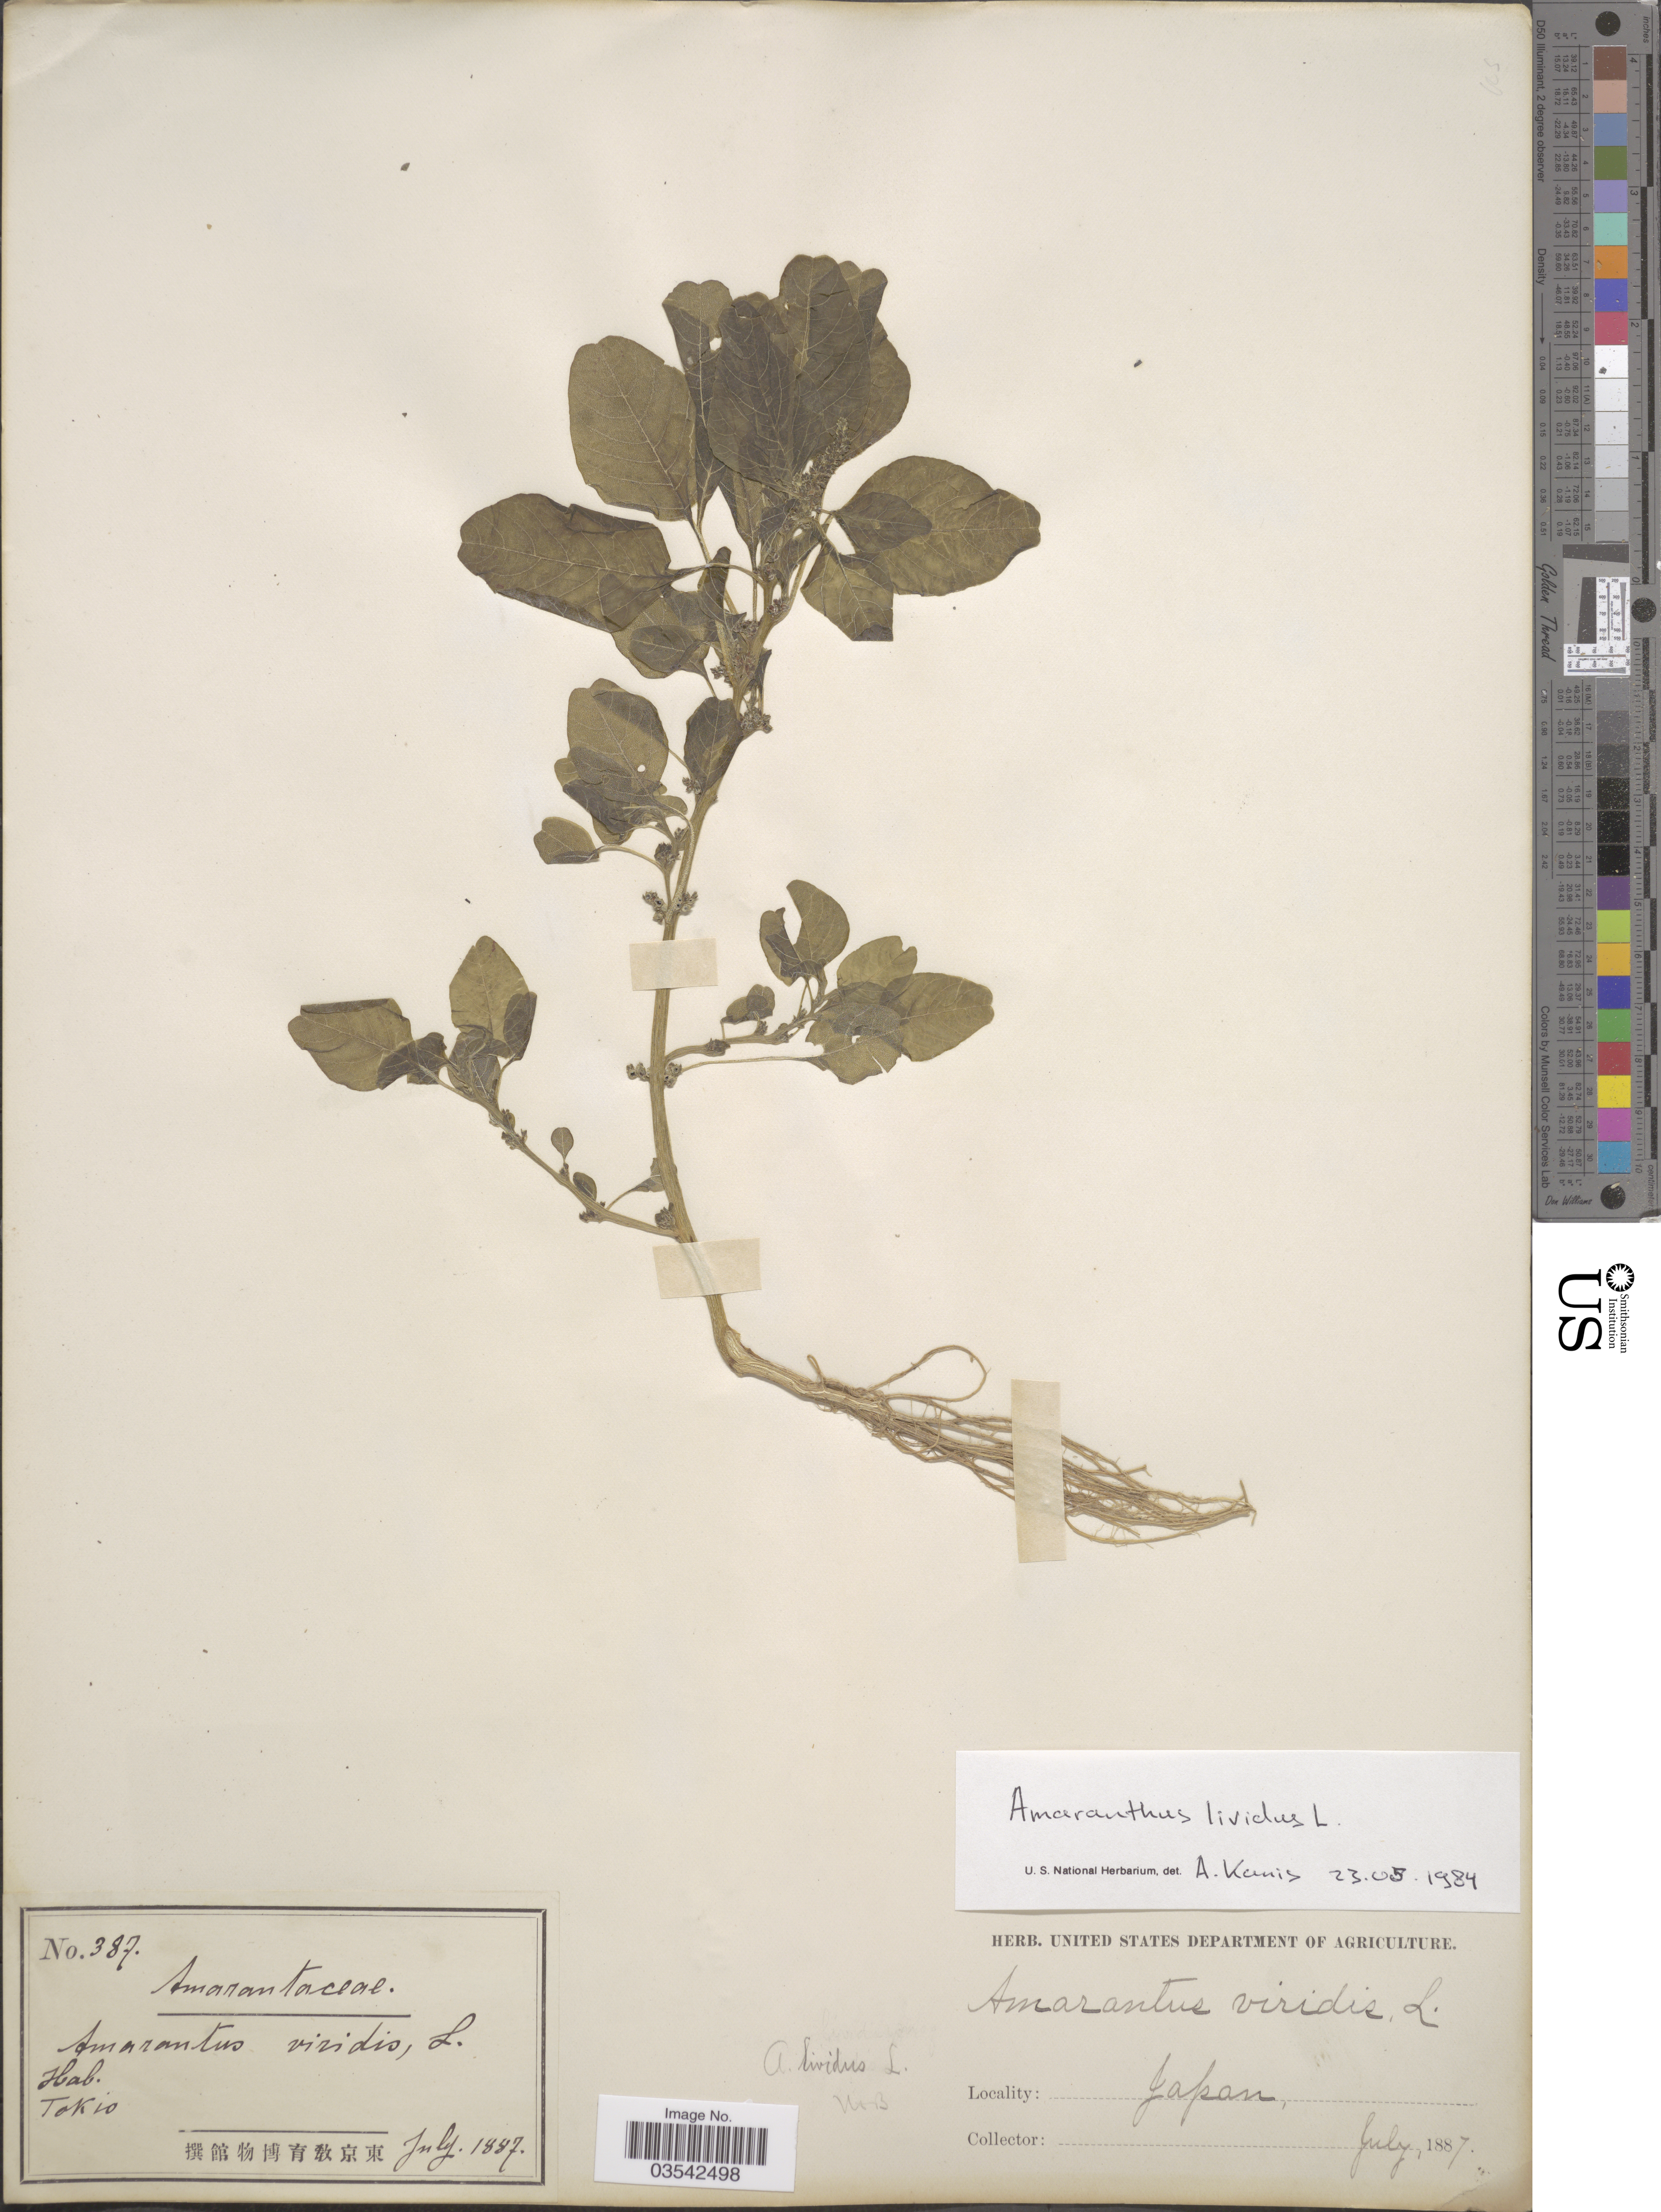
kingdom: Plantae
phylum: Tracheophyta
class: Magnoliopsida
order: Caryophyllales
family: Amaranthaceae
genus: Amaranthus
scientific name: Amaranthus lividus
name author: L.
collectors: ex herb. U. S. Department of Agriculture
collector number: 387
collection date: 1887-07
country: Japan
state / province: Tokyo, Federal City of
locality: Tokio.